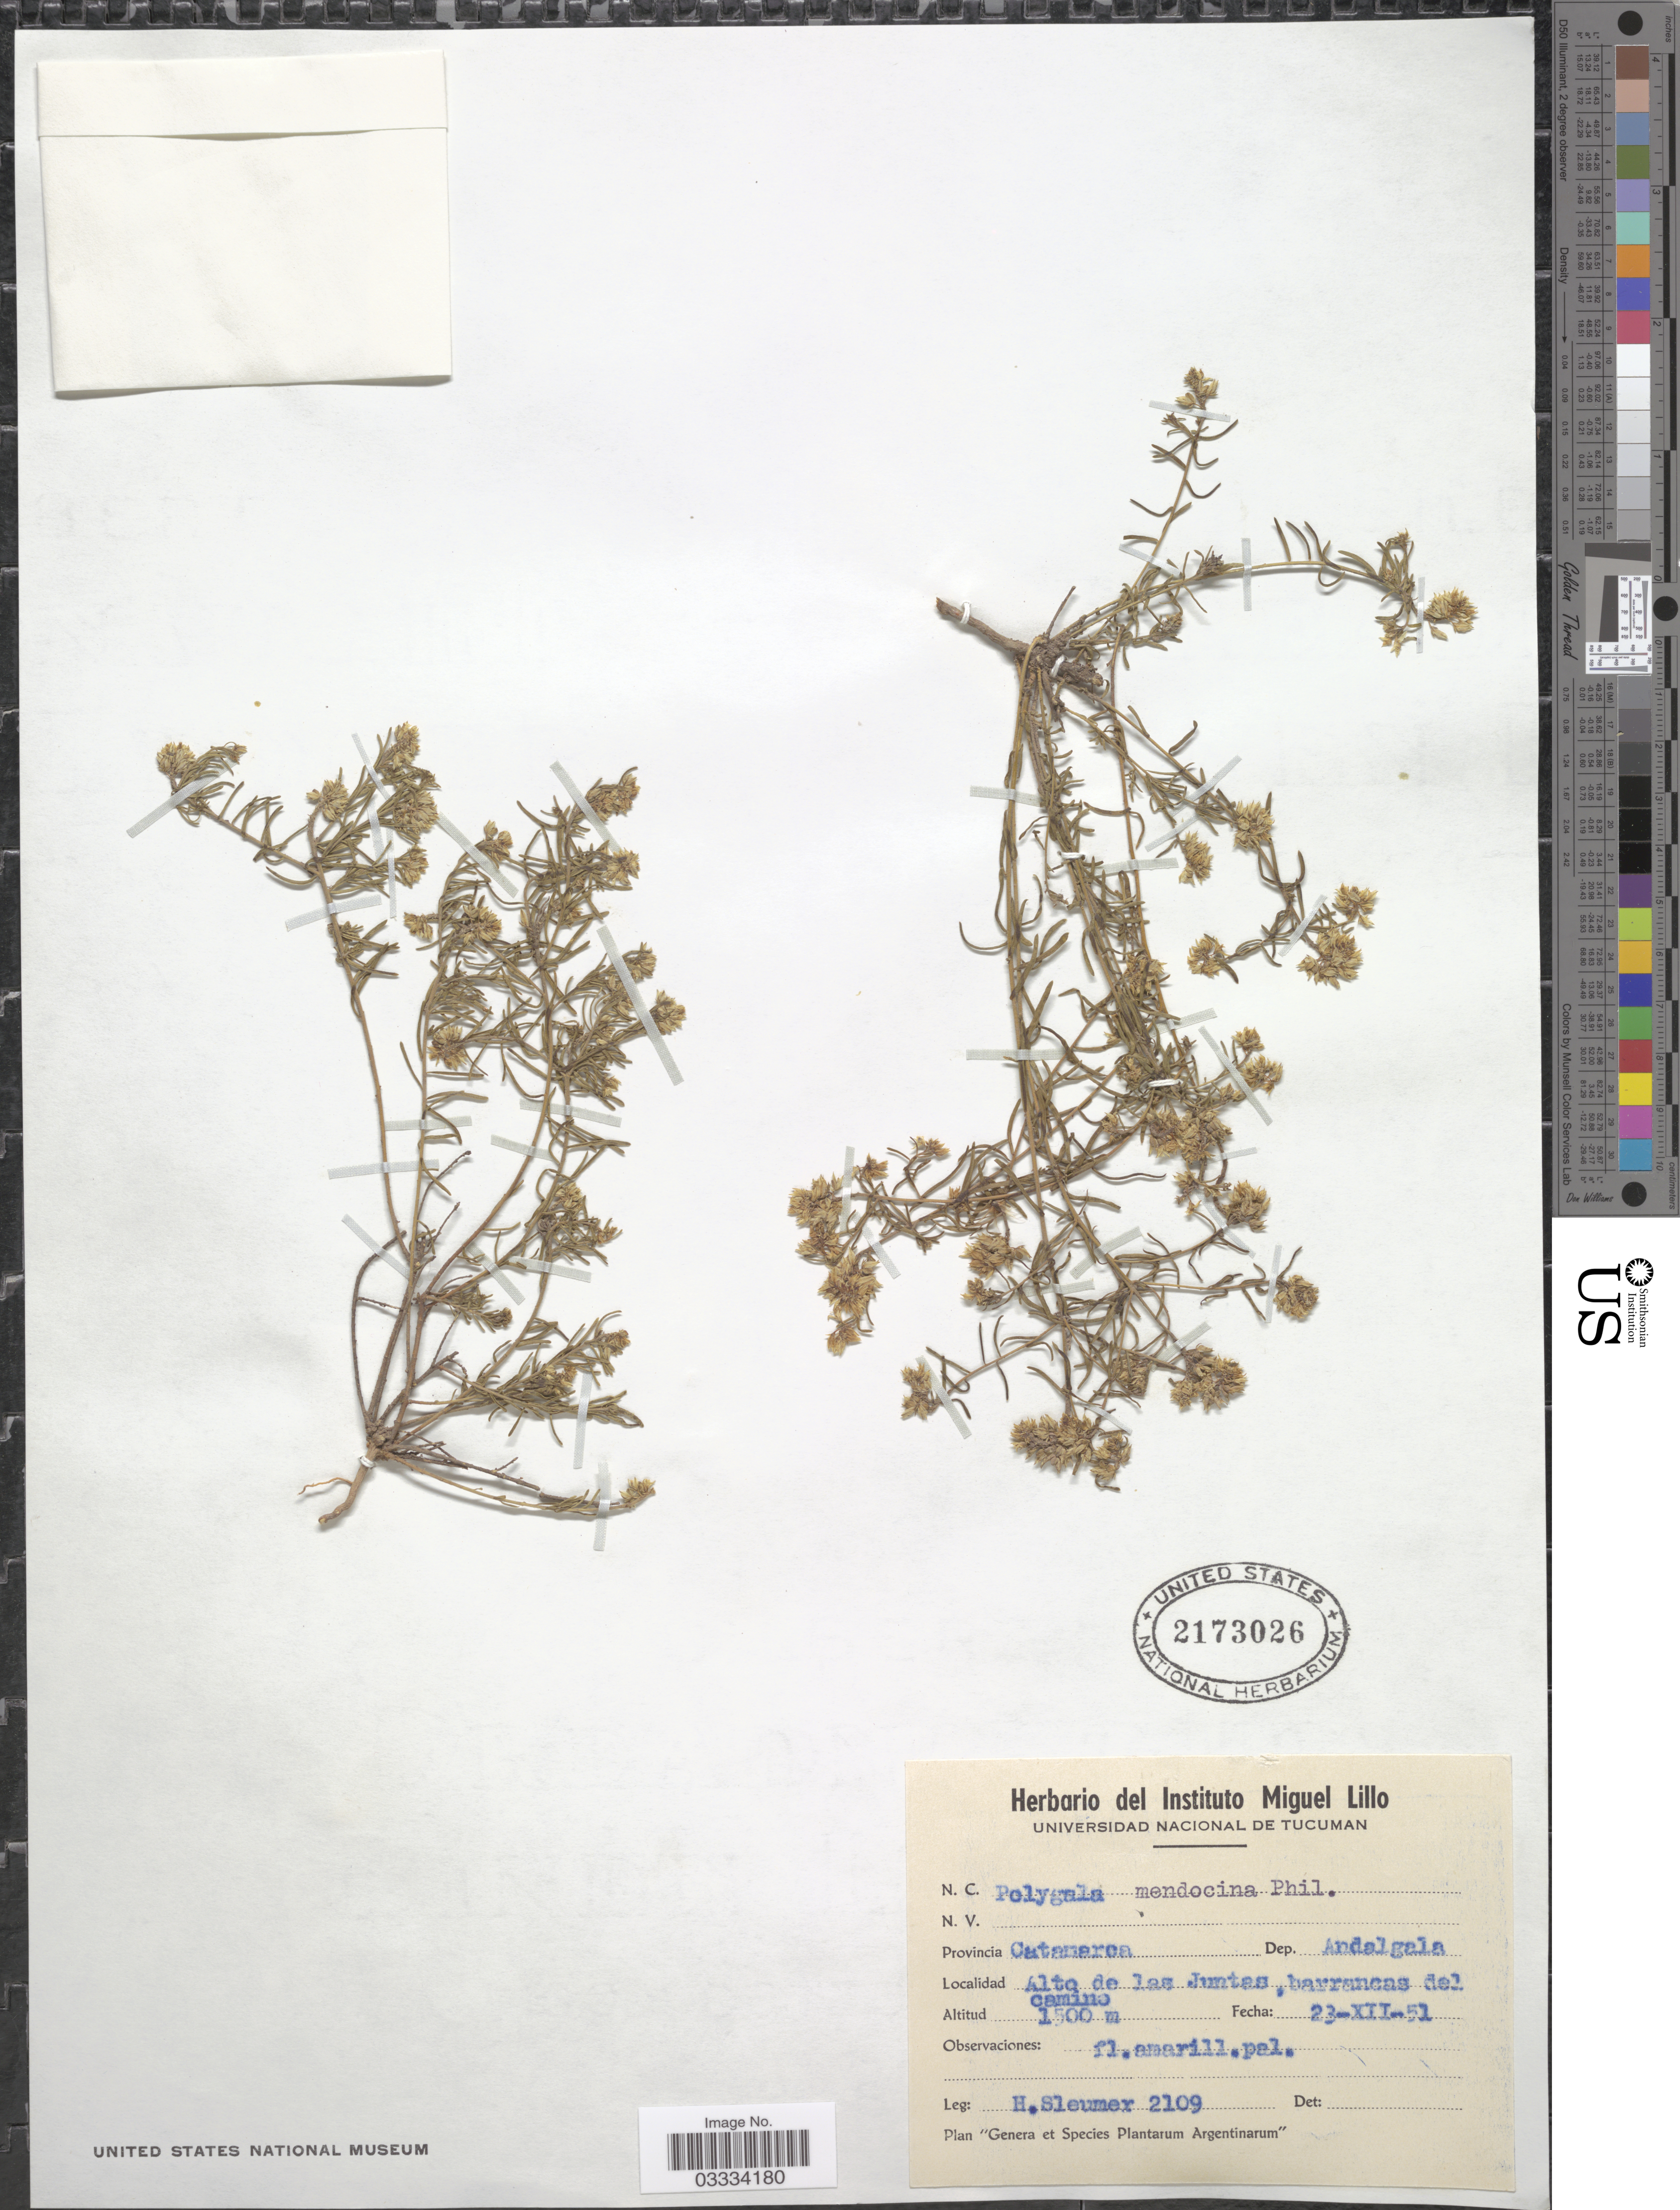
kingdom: Plantae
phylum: Tracheophyta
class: Magnoliopsida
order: Fabales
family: Polygalaceae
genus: Polygala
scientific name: Polygala subandina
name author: Phil.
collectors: H. O. Sleumer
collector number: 2109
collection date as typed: Transcribed d/m/y: 23/12/51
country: Argentina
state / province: Catamarca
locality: Dep. Andalgala. Alto de las Juntas, barrancas del camino.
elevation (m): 1500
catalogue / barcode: US 2173026